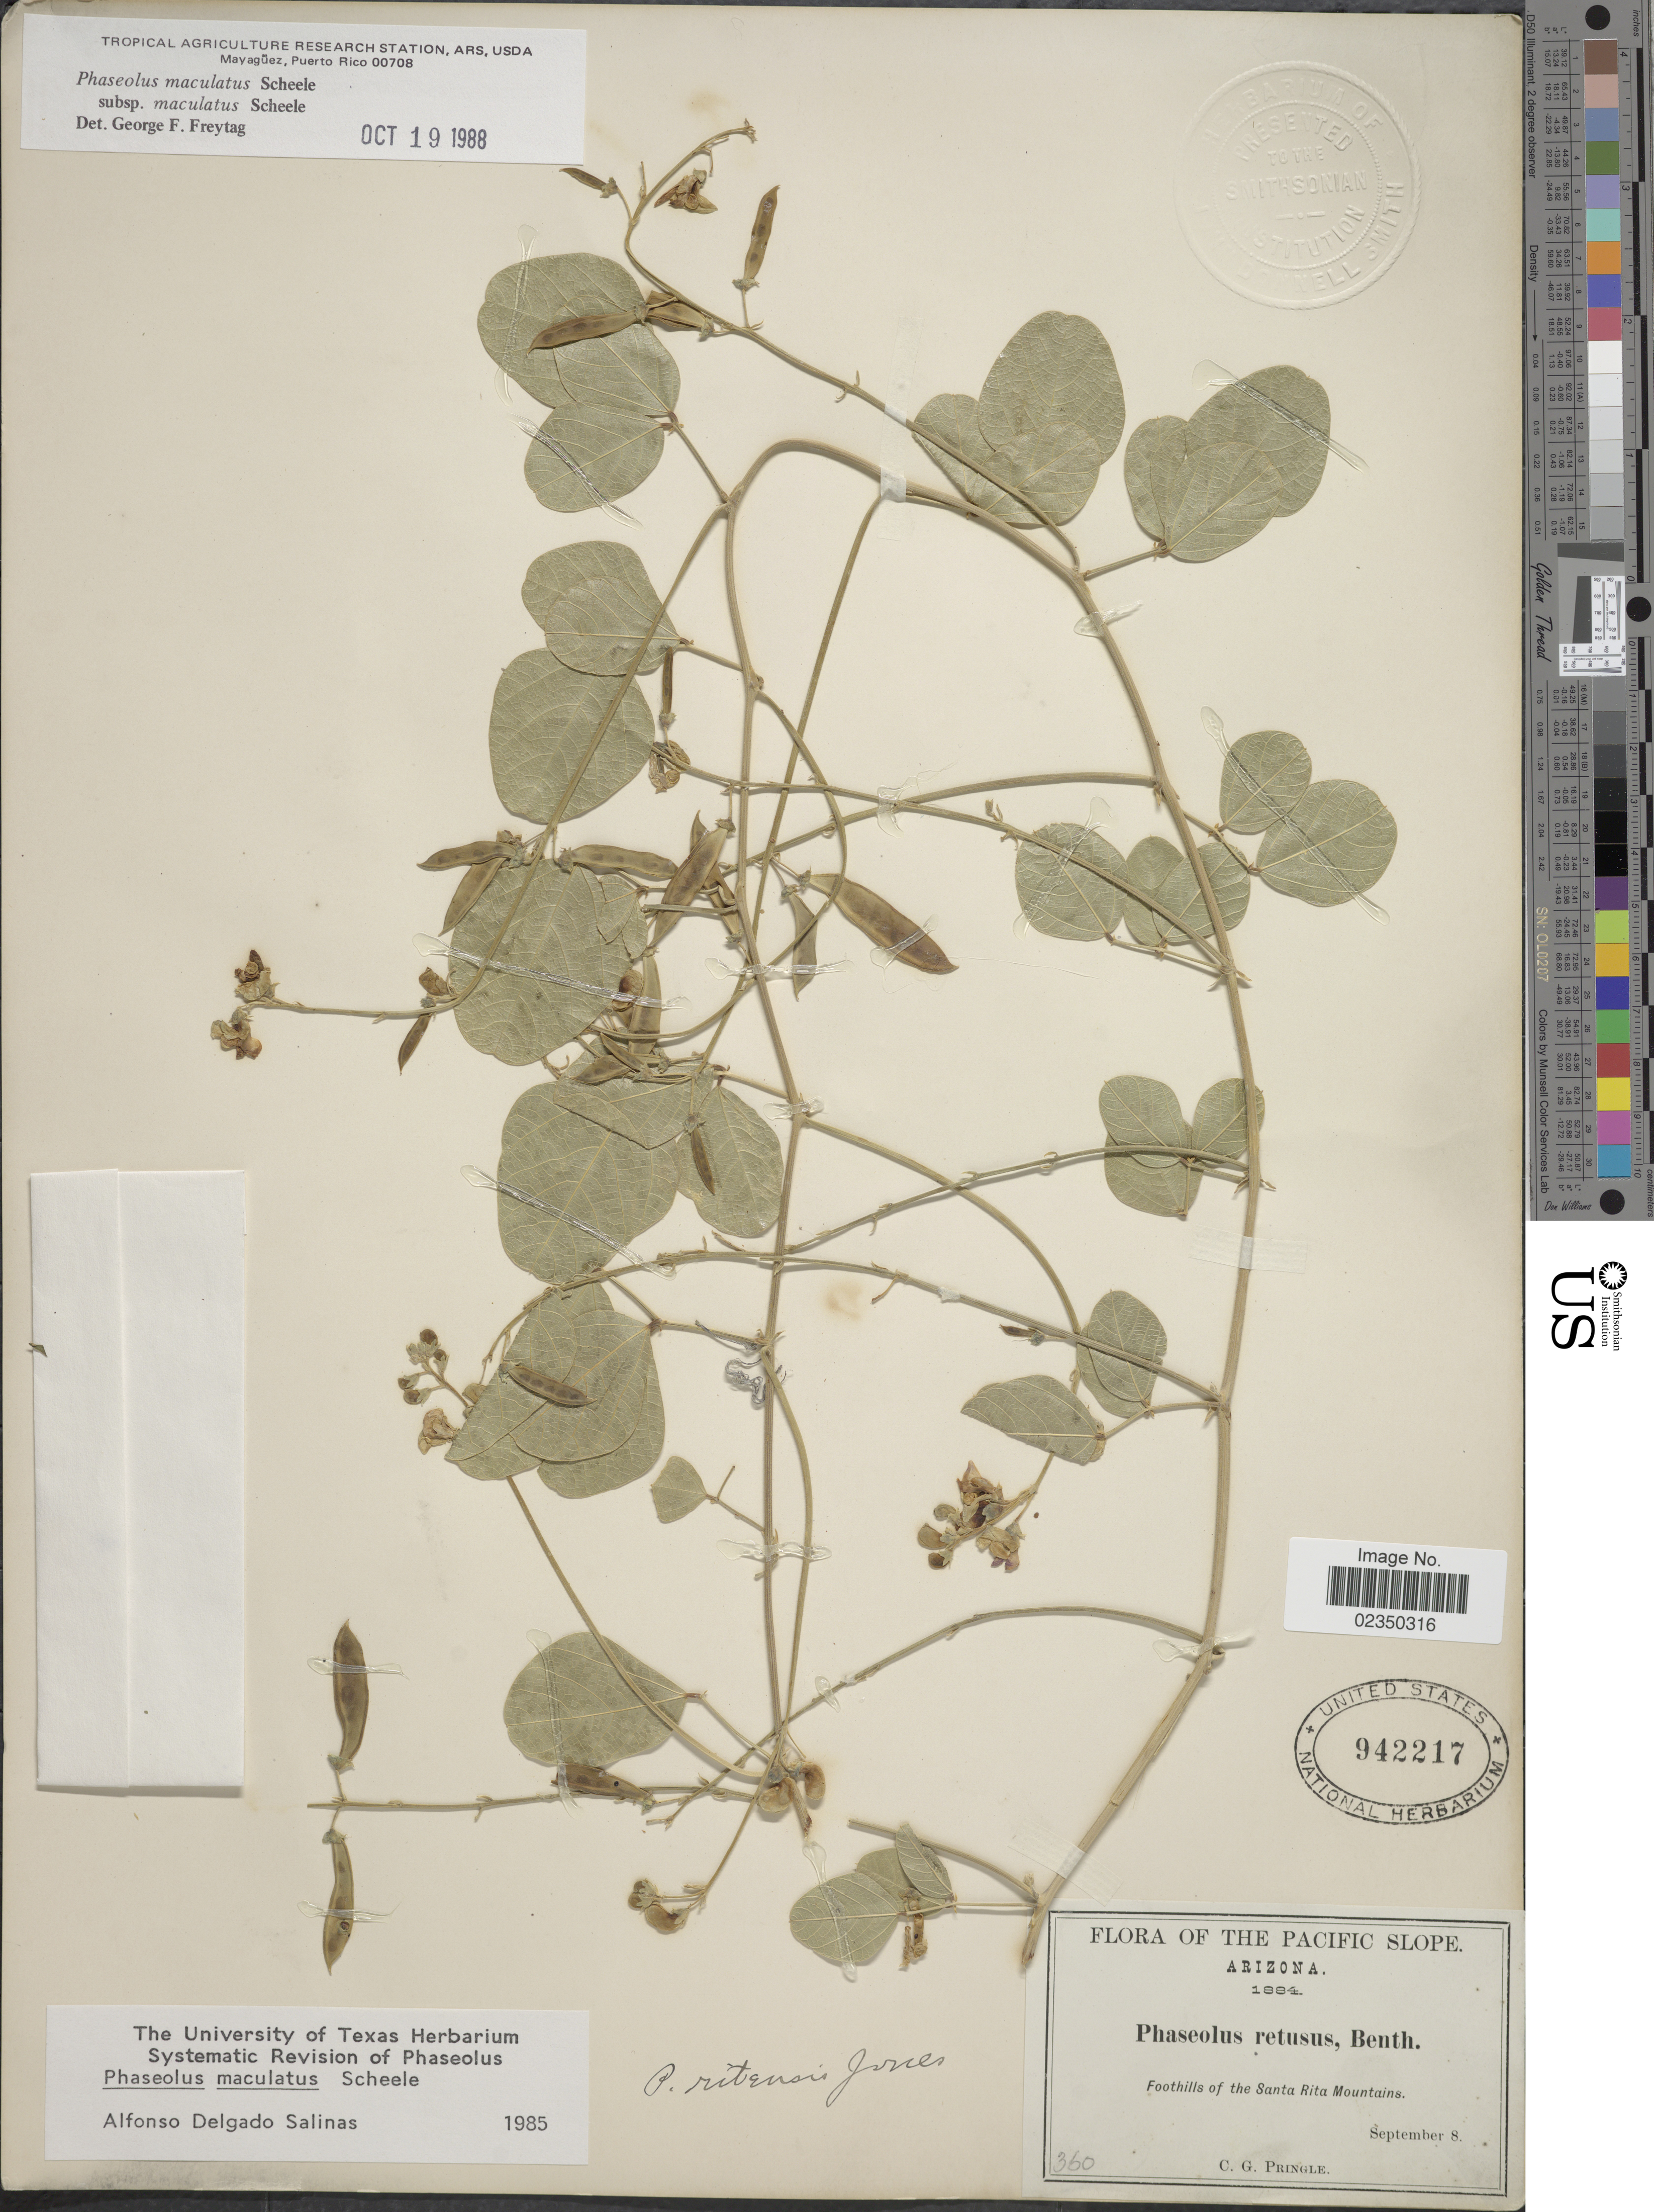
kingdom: Plantae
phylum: Tracheophyta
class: Magnoliopsida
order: Fabales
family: Fabaceae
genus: Phaseolus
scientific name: Phaseolus maculatus subsp. maculatus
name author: Scheele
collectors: C. G. Pringle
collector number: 360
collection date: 1884-09-08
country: United States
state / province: Arizona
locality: The Pacific Slope, foothills of the Santa Rita Mountains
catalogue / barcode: US 942217